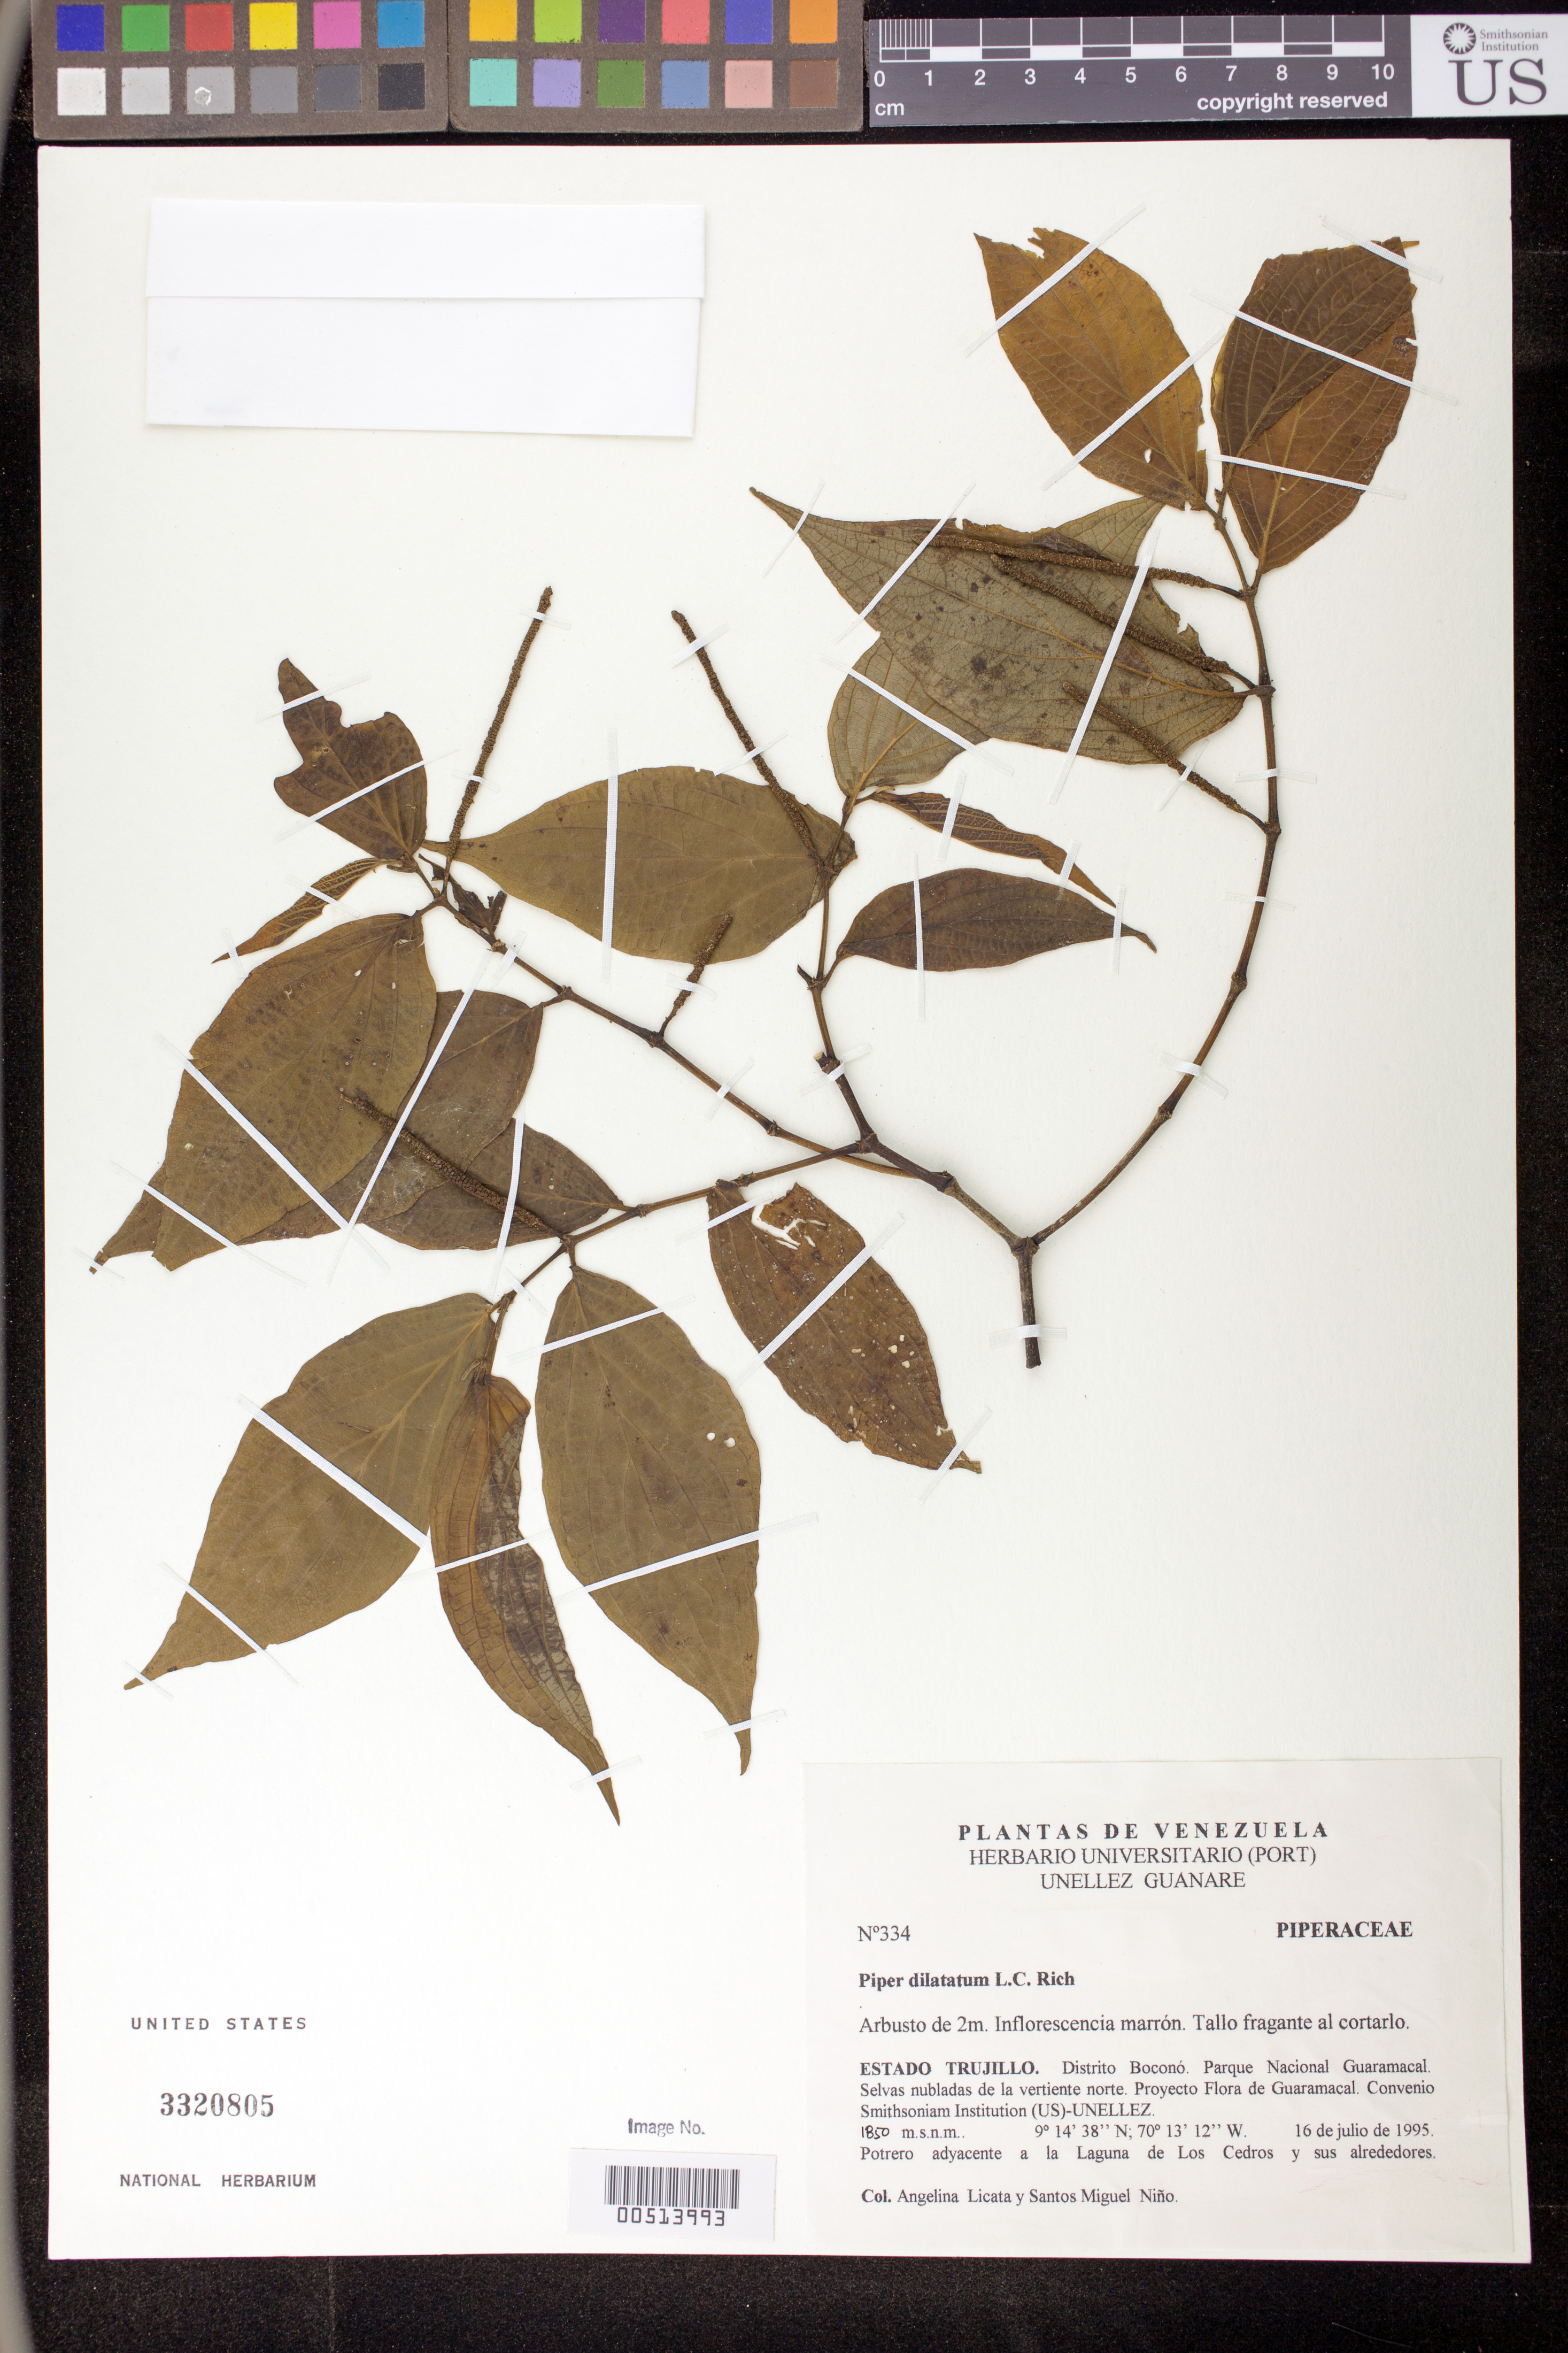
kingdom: Plantae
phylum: Tracheophyta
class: Magnoliopsida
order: Piperales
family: Piperaceae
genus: Piper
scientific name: Piper dilatatum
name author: Rich.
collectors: A. Licata & S. M. Niño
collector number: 334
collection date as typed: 16 Jul 1995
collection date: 1995-07-16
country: Venezuela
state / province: Trujillo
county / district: Boconó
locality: Parque Nacional Guaramacal, vertiente N, portero adyacente a la Laguna de Los Cedros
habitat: Selvas nubladas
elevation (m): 1850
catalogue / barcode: US 3320805